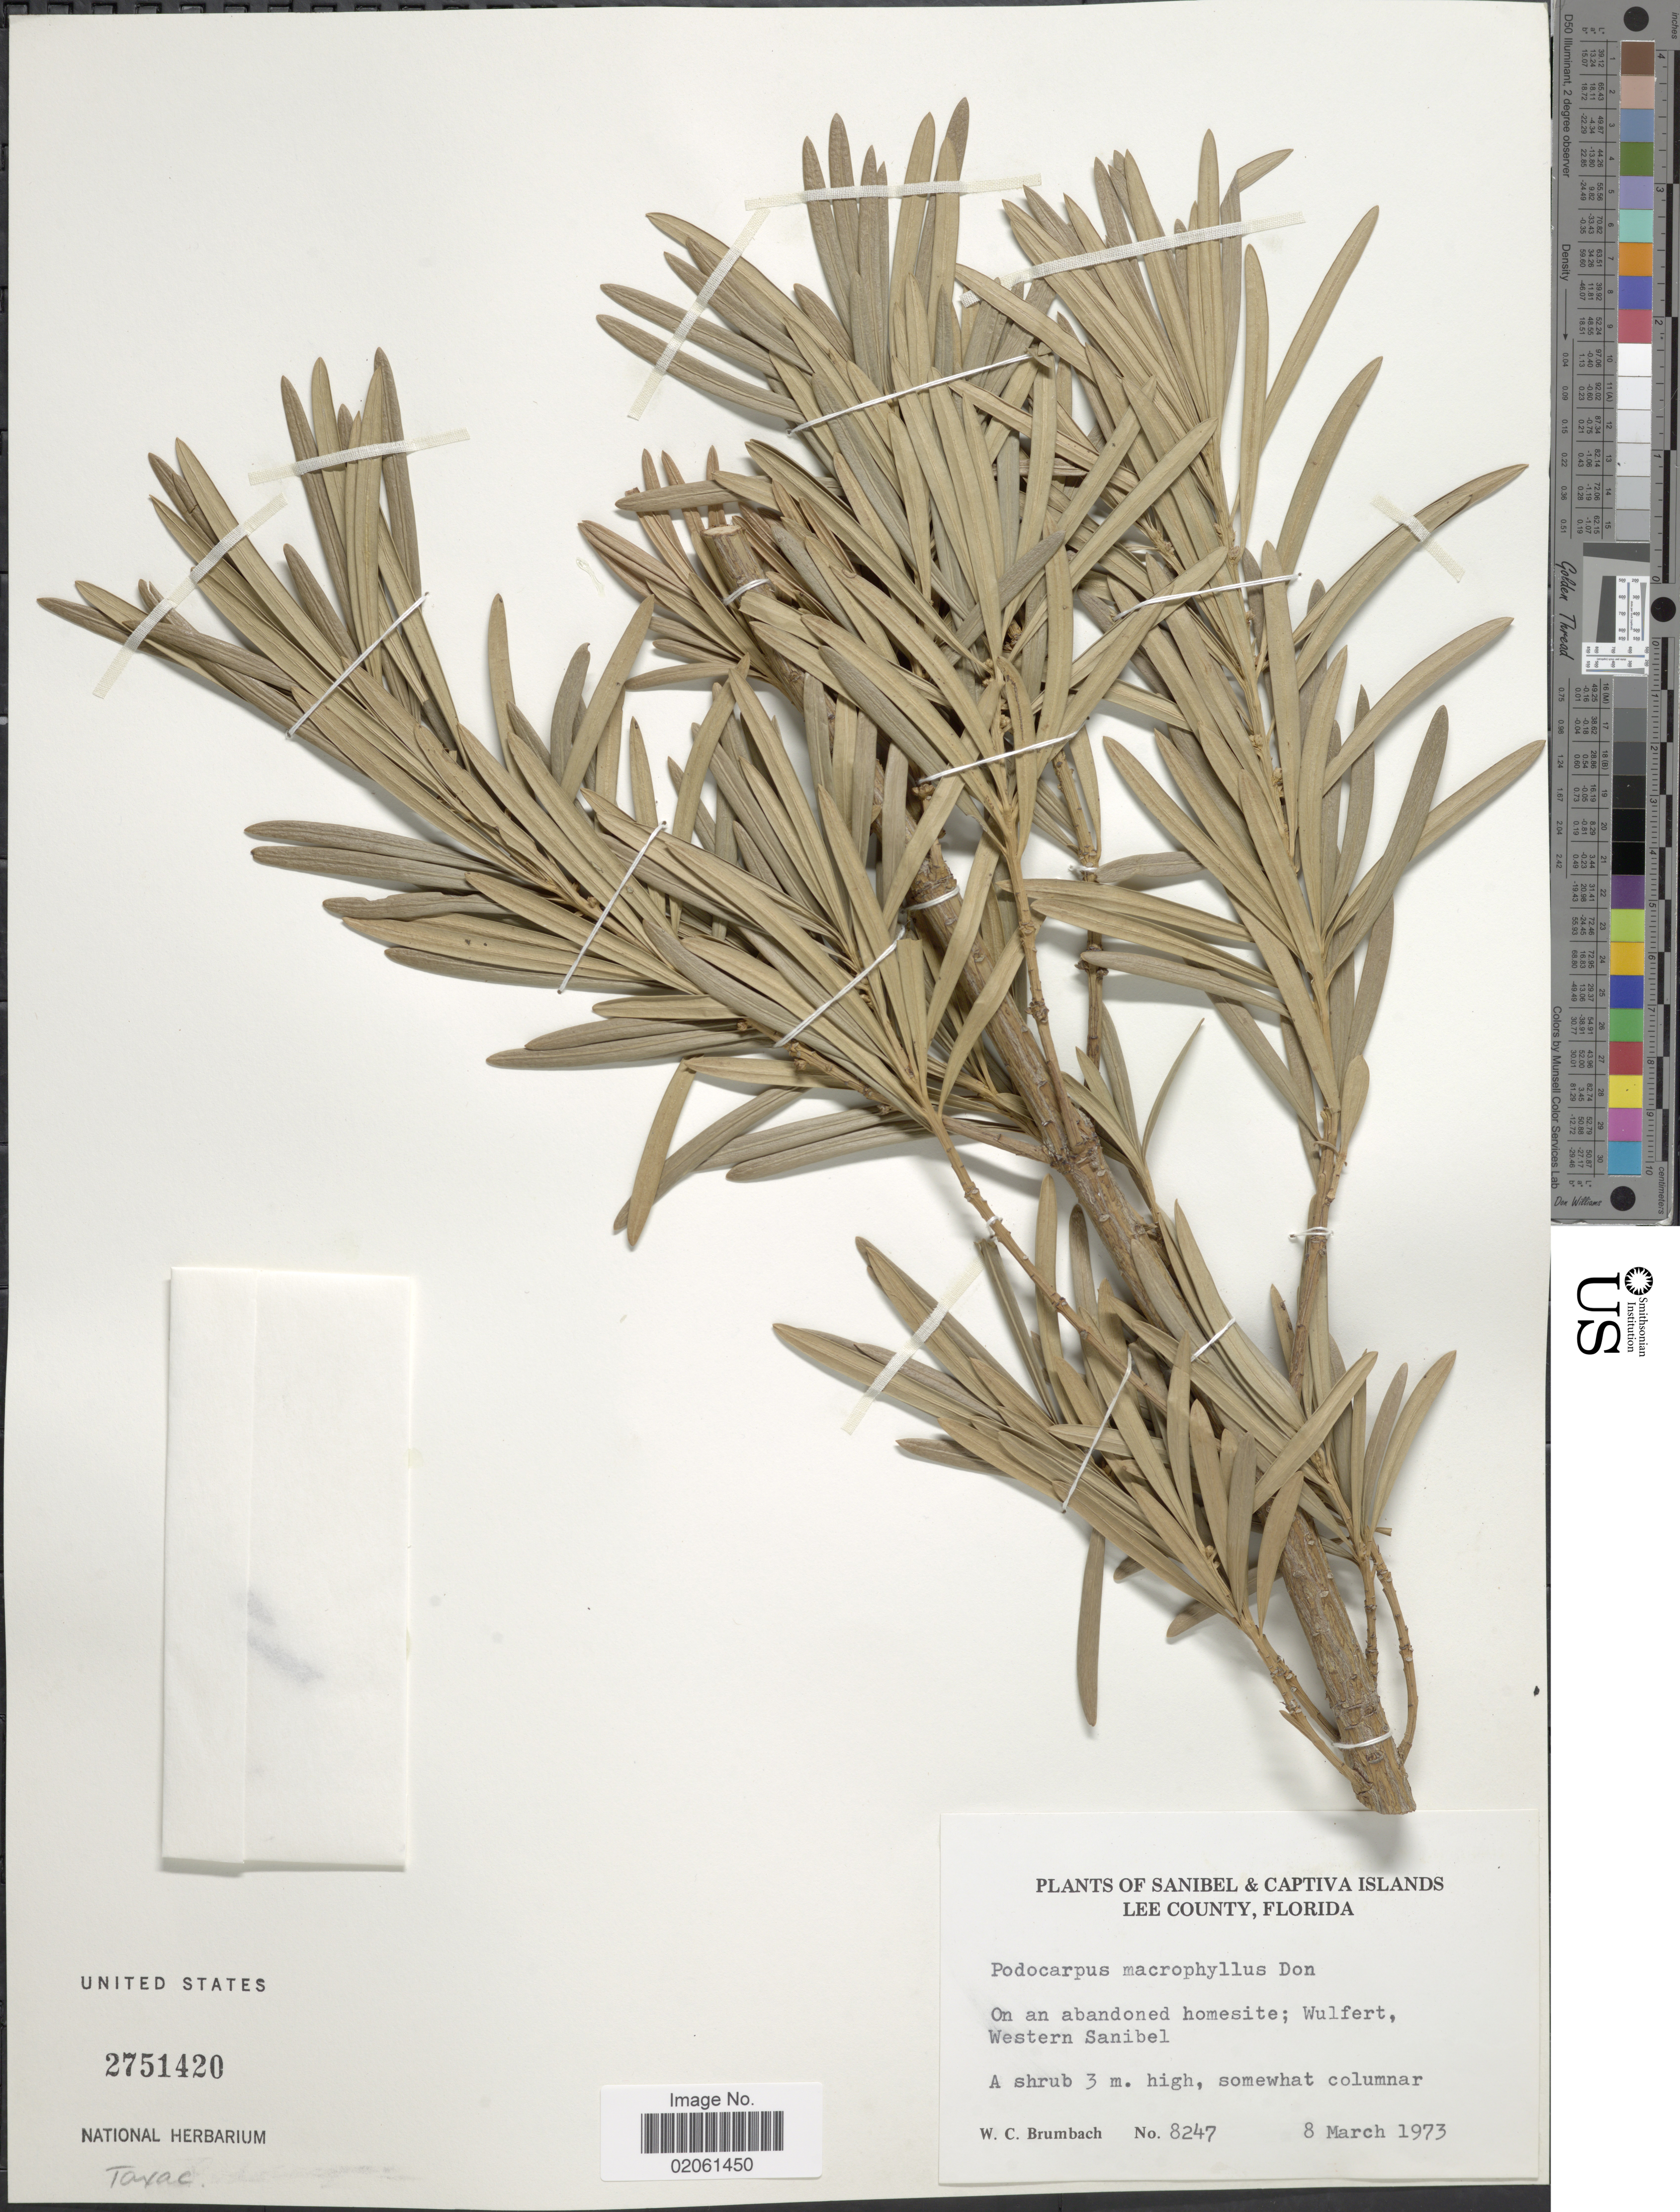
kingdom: Plantae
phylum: Tracheophyta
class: Pinopsida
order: Pinales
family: Podocarpaceae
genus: Podocarpus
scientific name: Podocarpus macrophyllus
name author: (Thunb.) Sweet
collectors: W. C. Brumbach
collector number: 8247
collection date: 1973-03-08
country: United States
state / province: Florida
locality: Sanibel & Captiva Islands. Lee County. Wulfert, Western Sanibel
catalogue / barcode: US 2751420